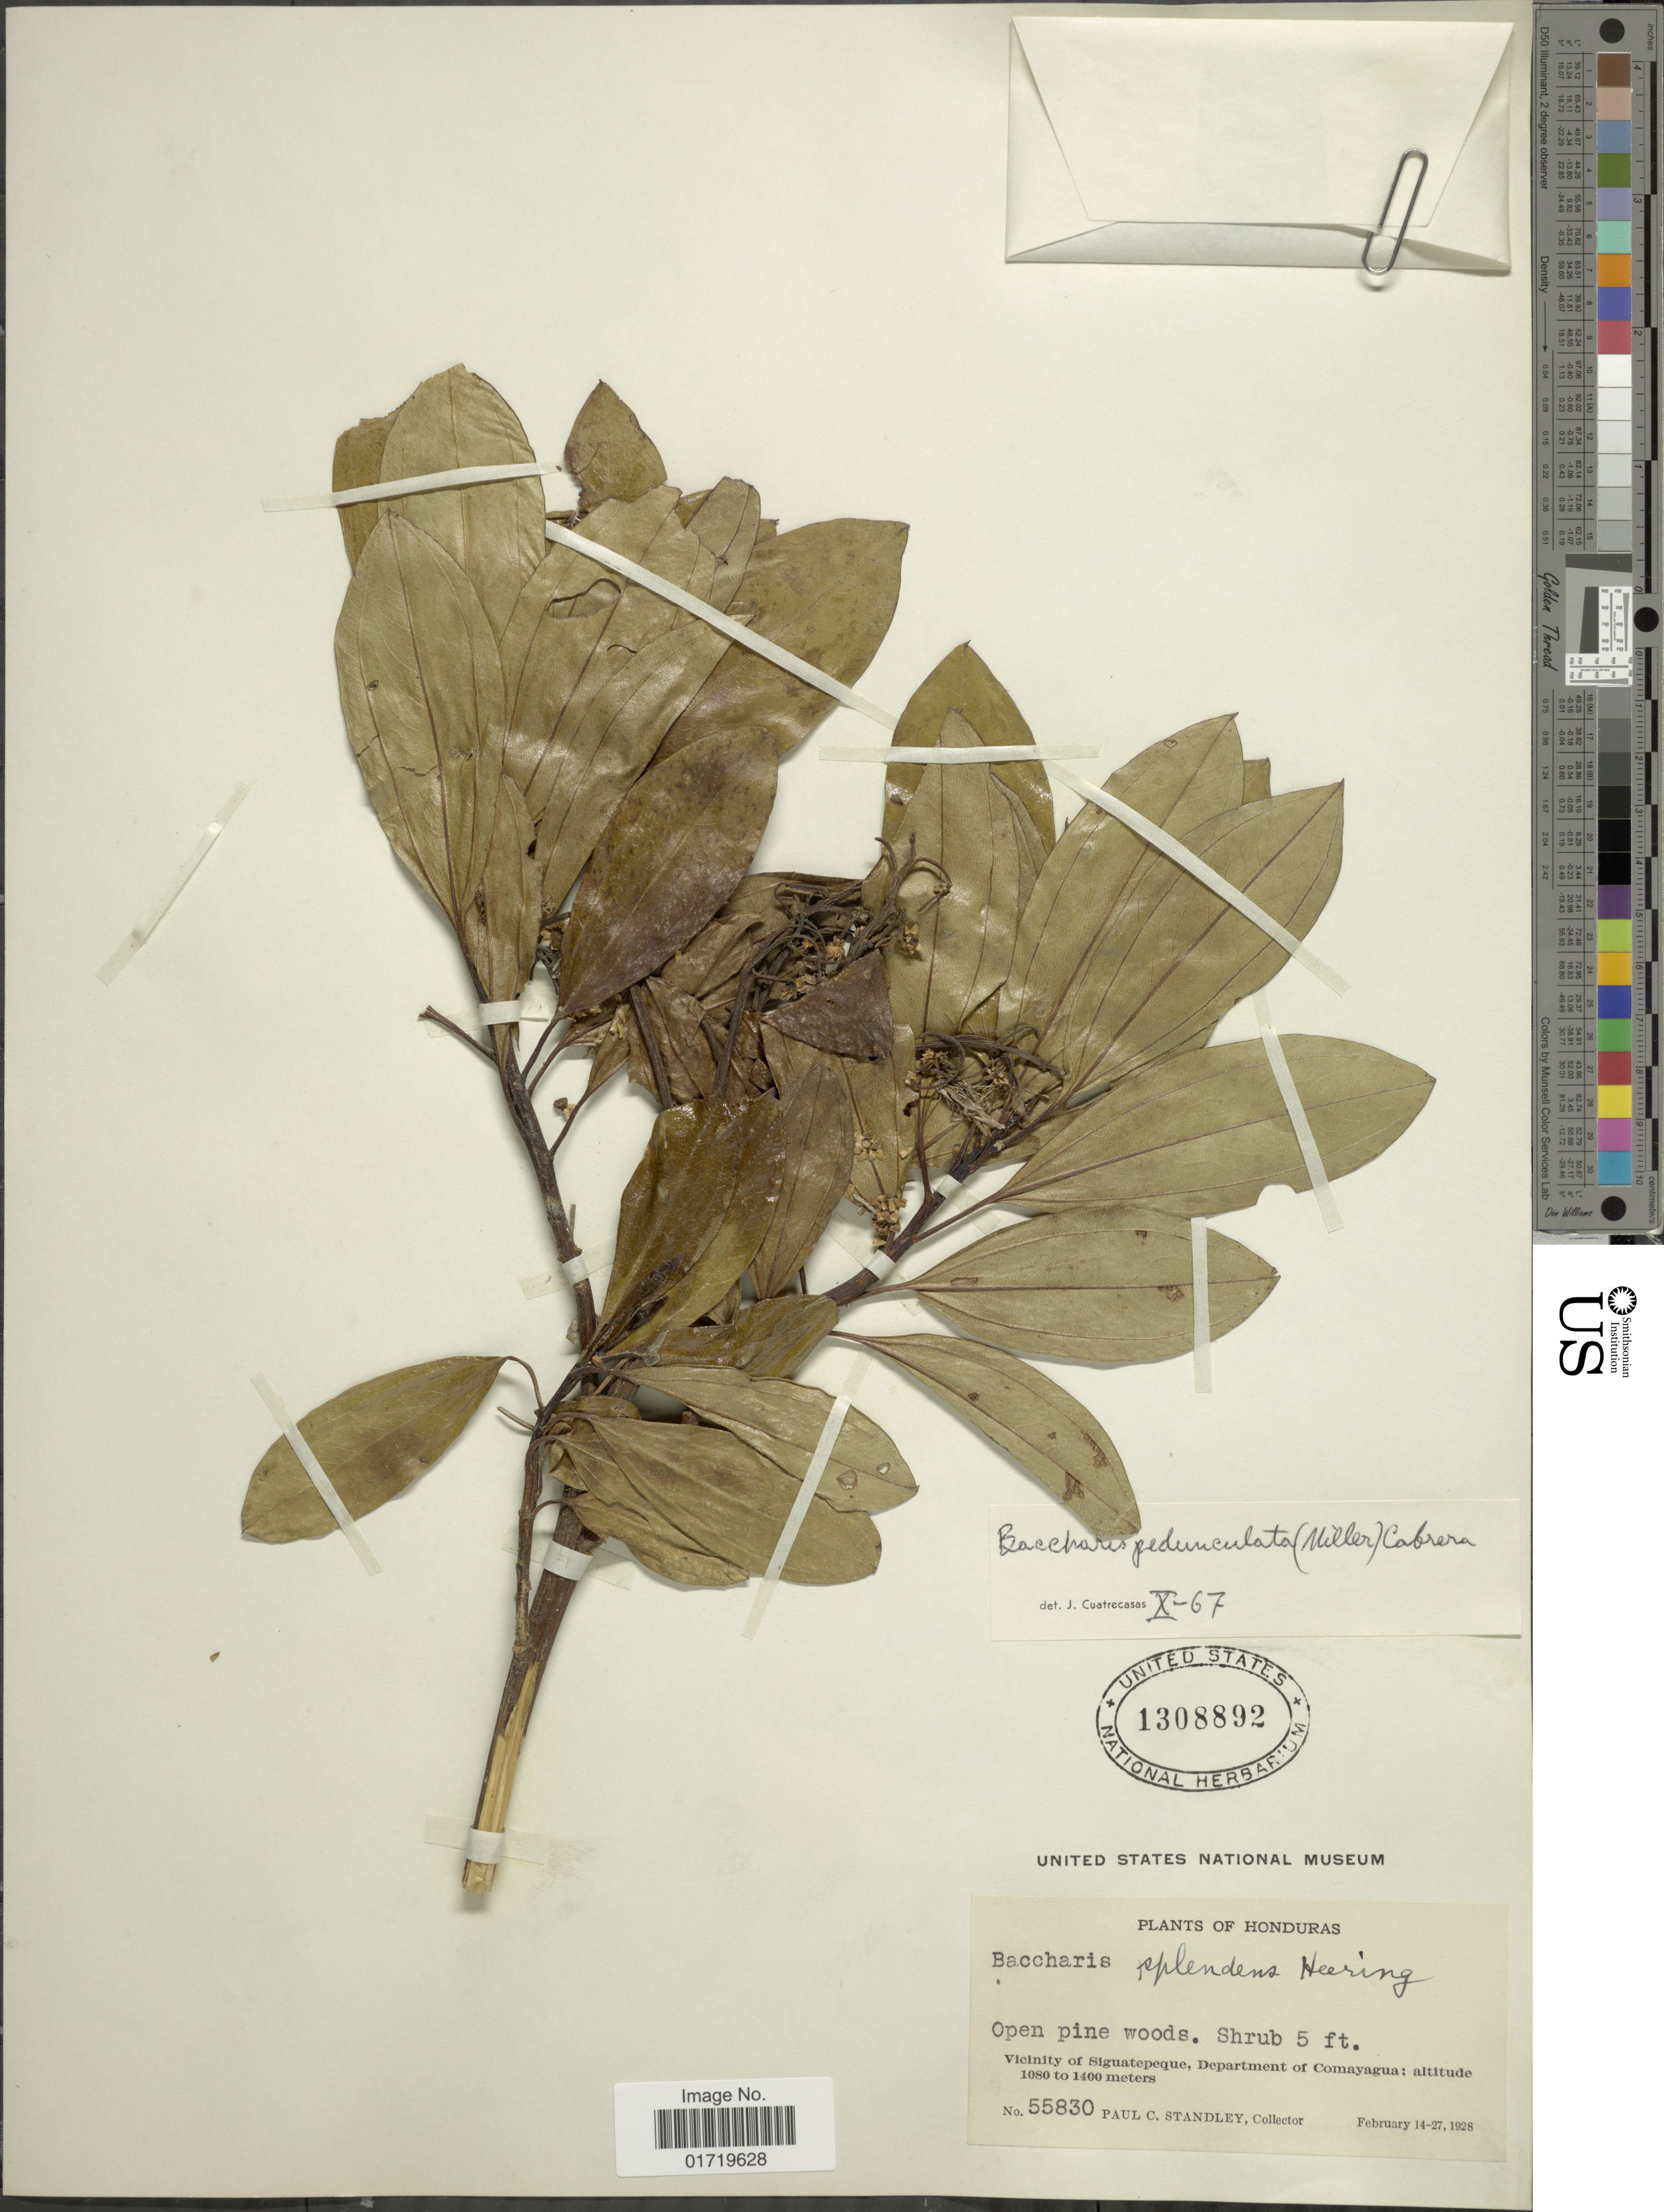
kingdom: Plantae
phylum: Tracheophyta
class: Magnoliopsida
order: Asterales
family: Asteraceae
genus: Baccharis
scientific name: Baccharis pedunculata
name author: (Mill.) Cabrera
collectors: P. C. Standley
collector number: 55830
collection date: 1928-02-14/1928-02-27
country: Honduras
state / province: Comayagua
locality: Vicinity of Siguateoeque, Department of Comayagua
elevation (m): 1080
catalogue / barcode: US 1308892